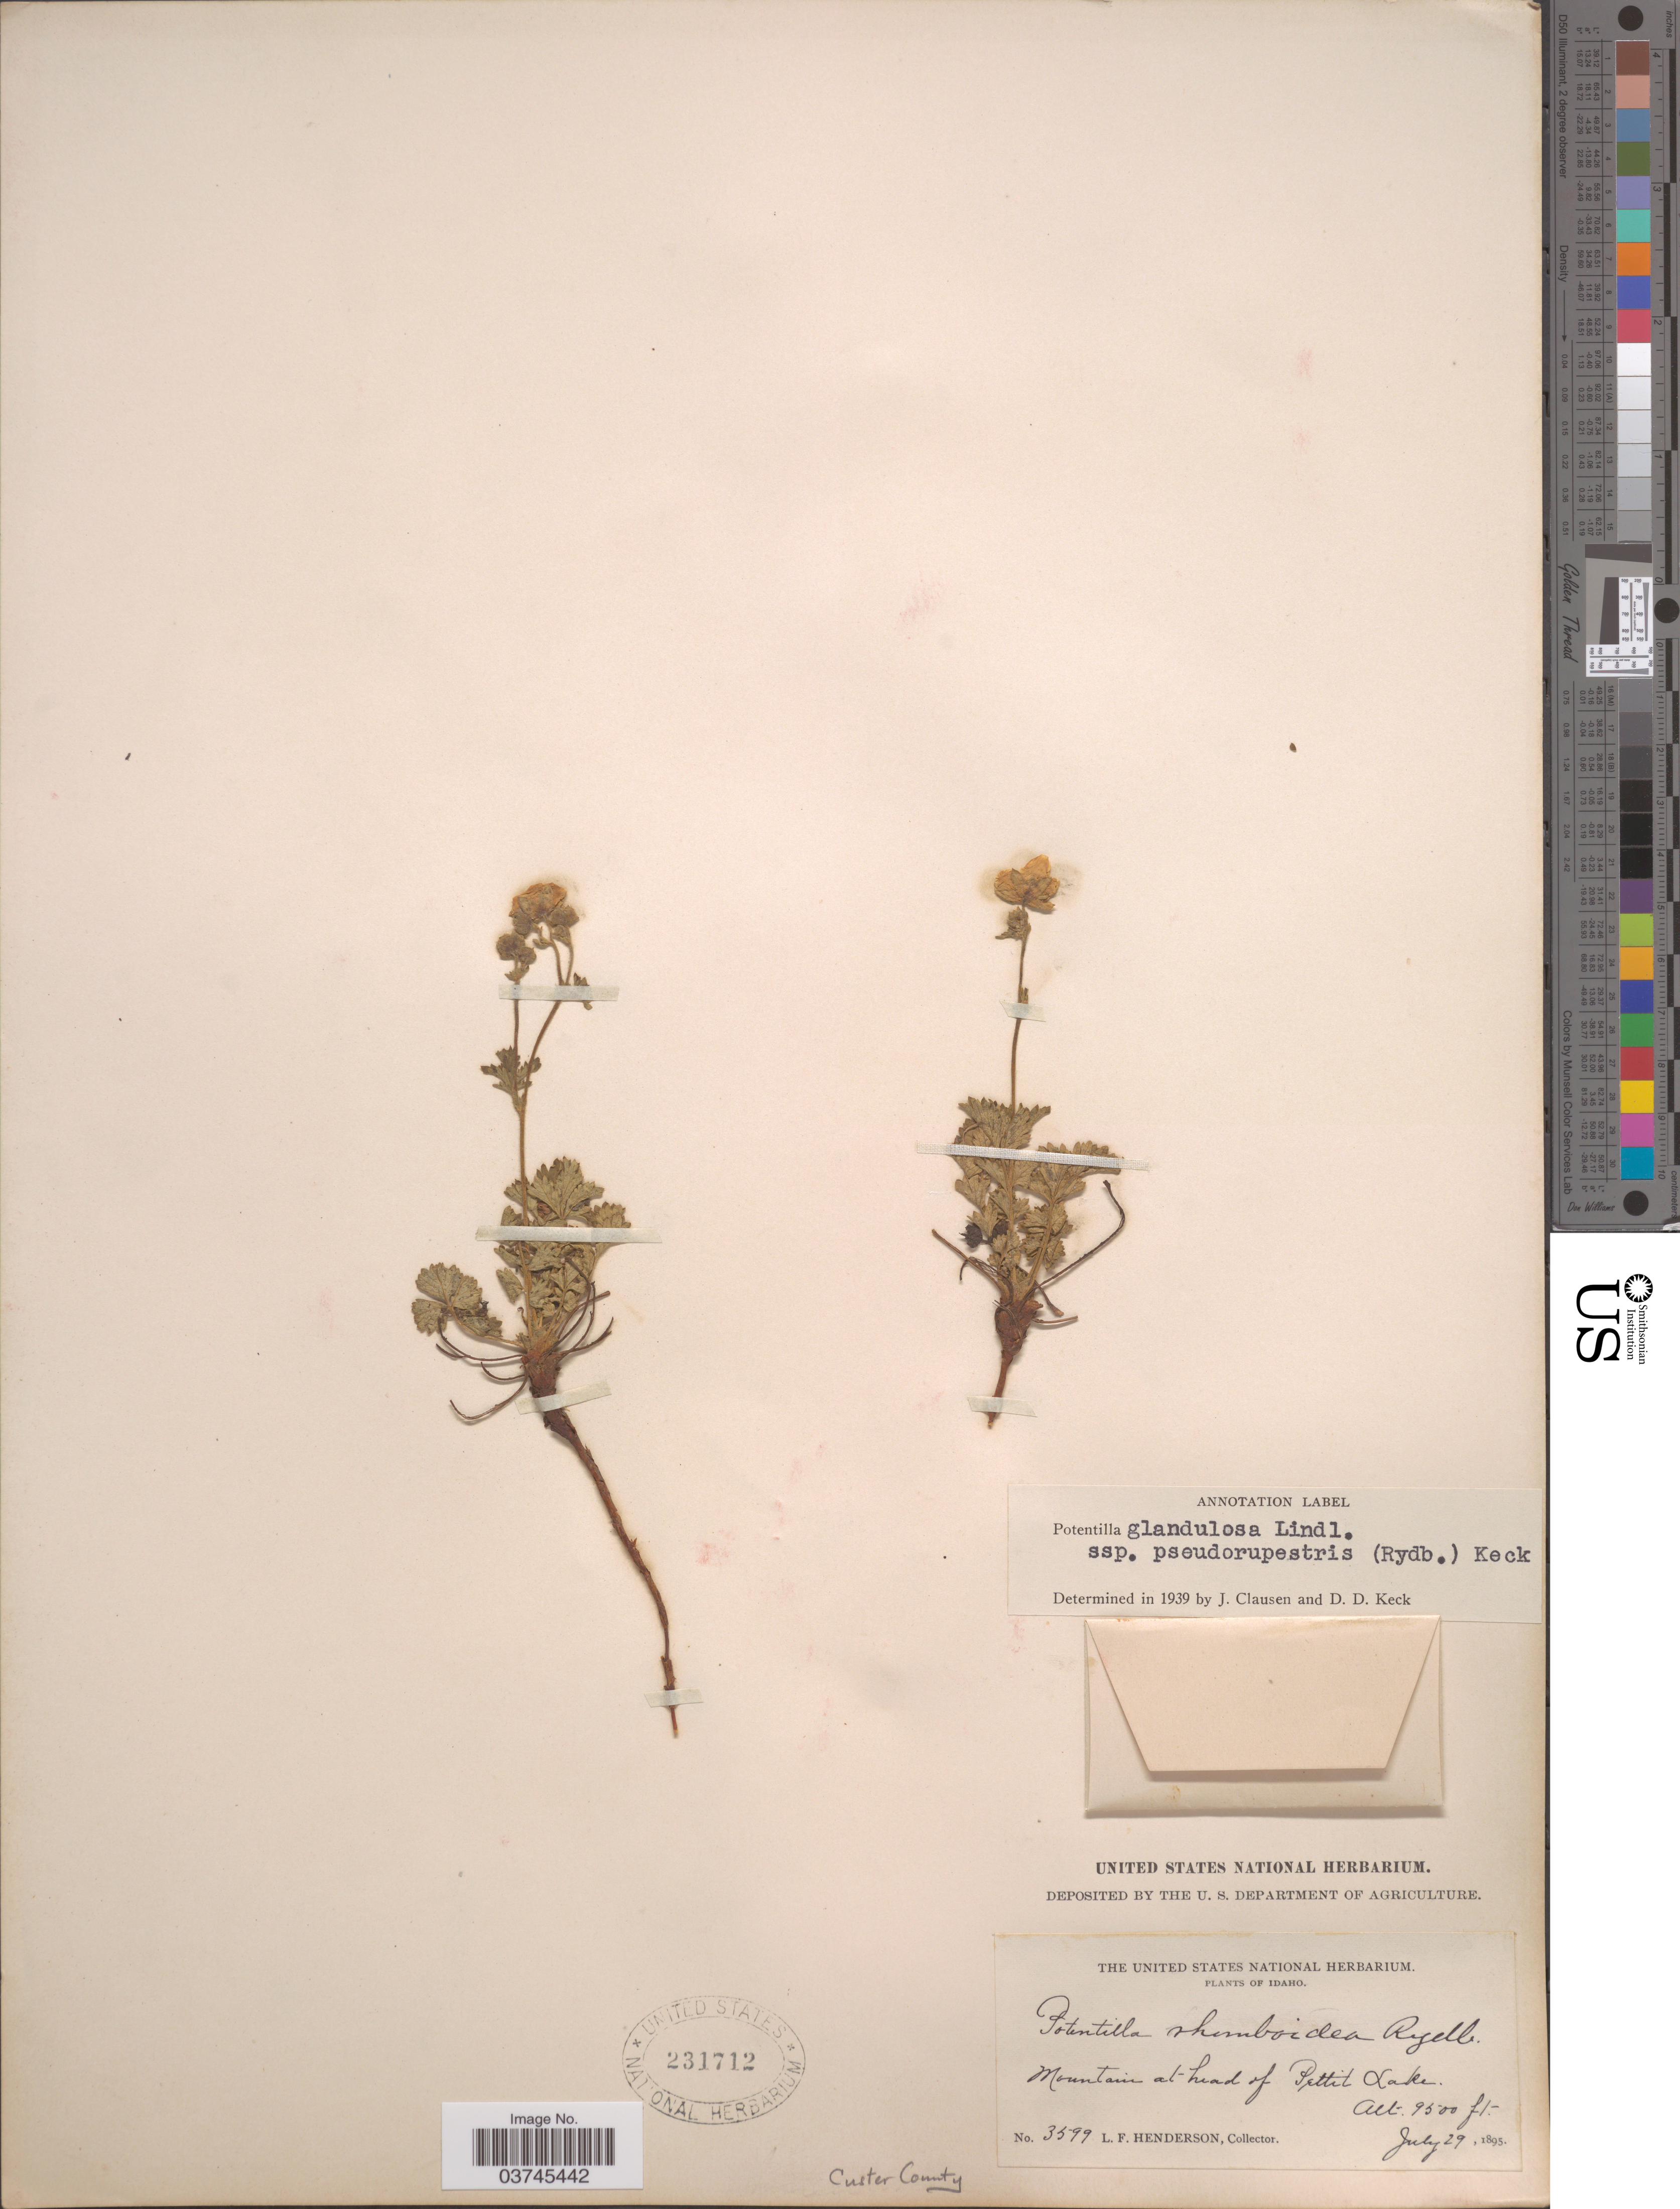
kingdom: Plantae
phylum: Tracheophyta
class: Magnoliopsida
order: Rosales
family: Rosaceae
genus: Drymocallis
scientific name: Drymocallis pseudorupestris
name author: (Rydb.) Rydb.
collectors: L. Henderson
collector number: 3599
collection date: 1895-07-29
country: United States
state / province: Idaho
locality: Mountain at head of Pettit Lake.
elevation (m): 2896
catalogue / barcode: US 231712